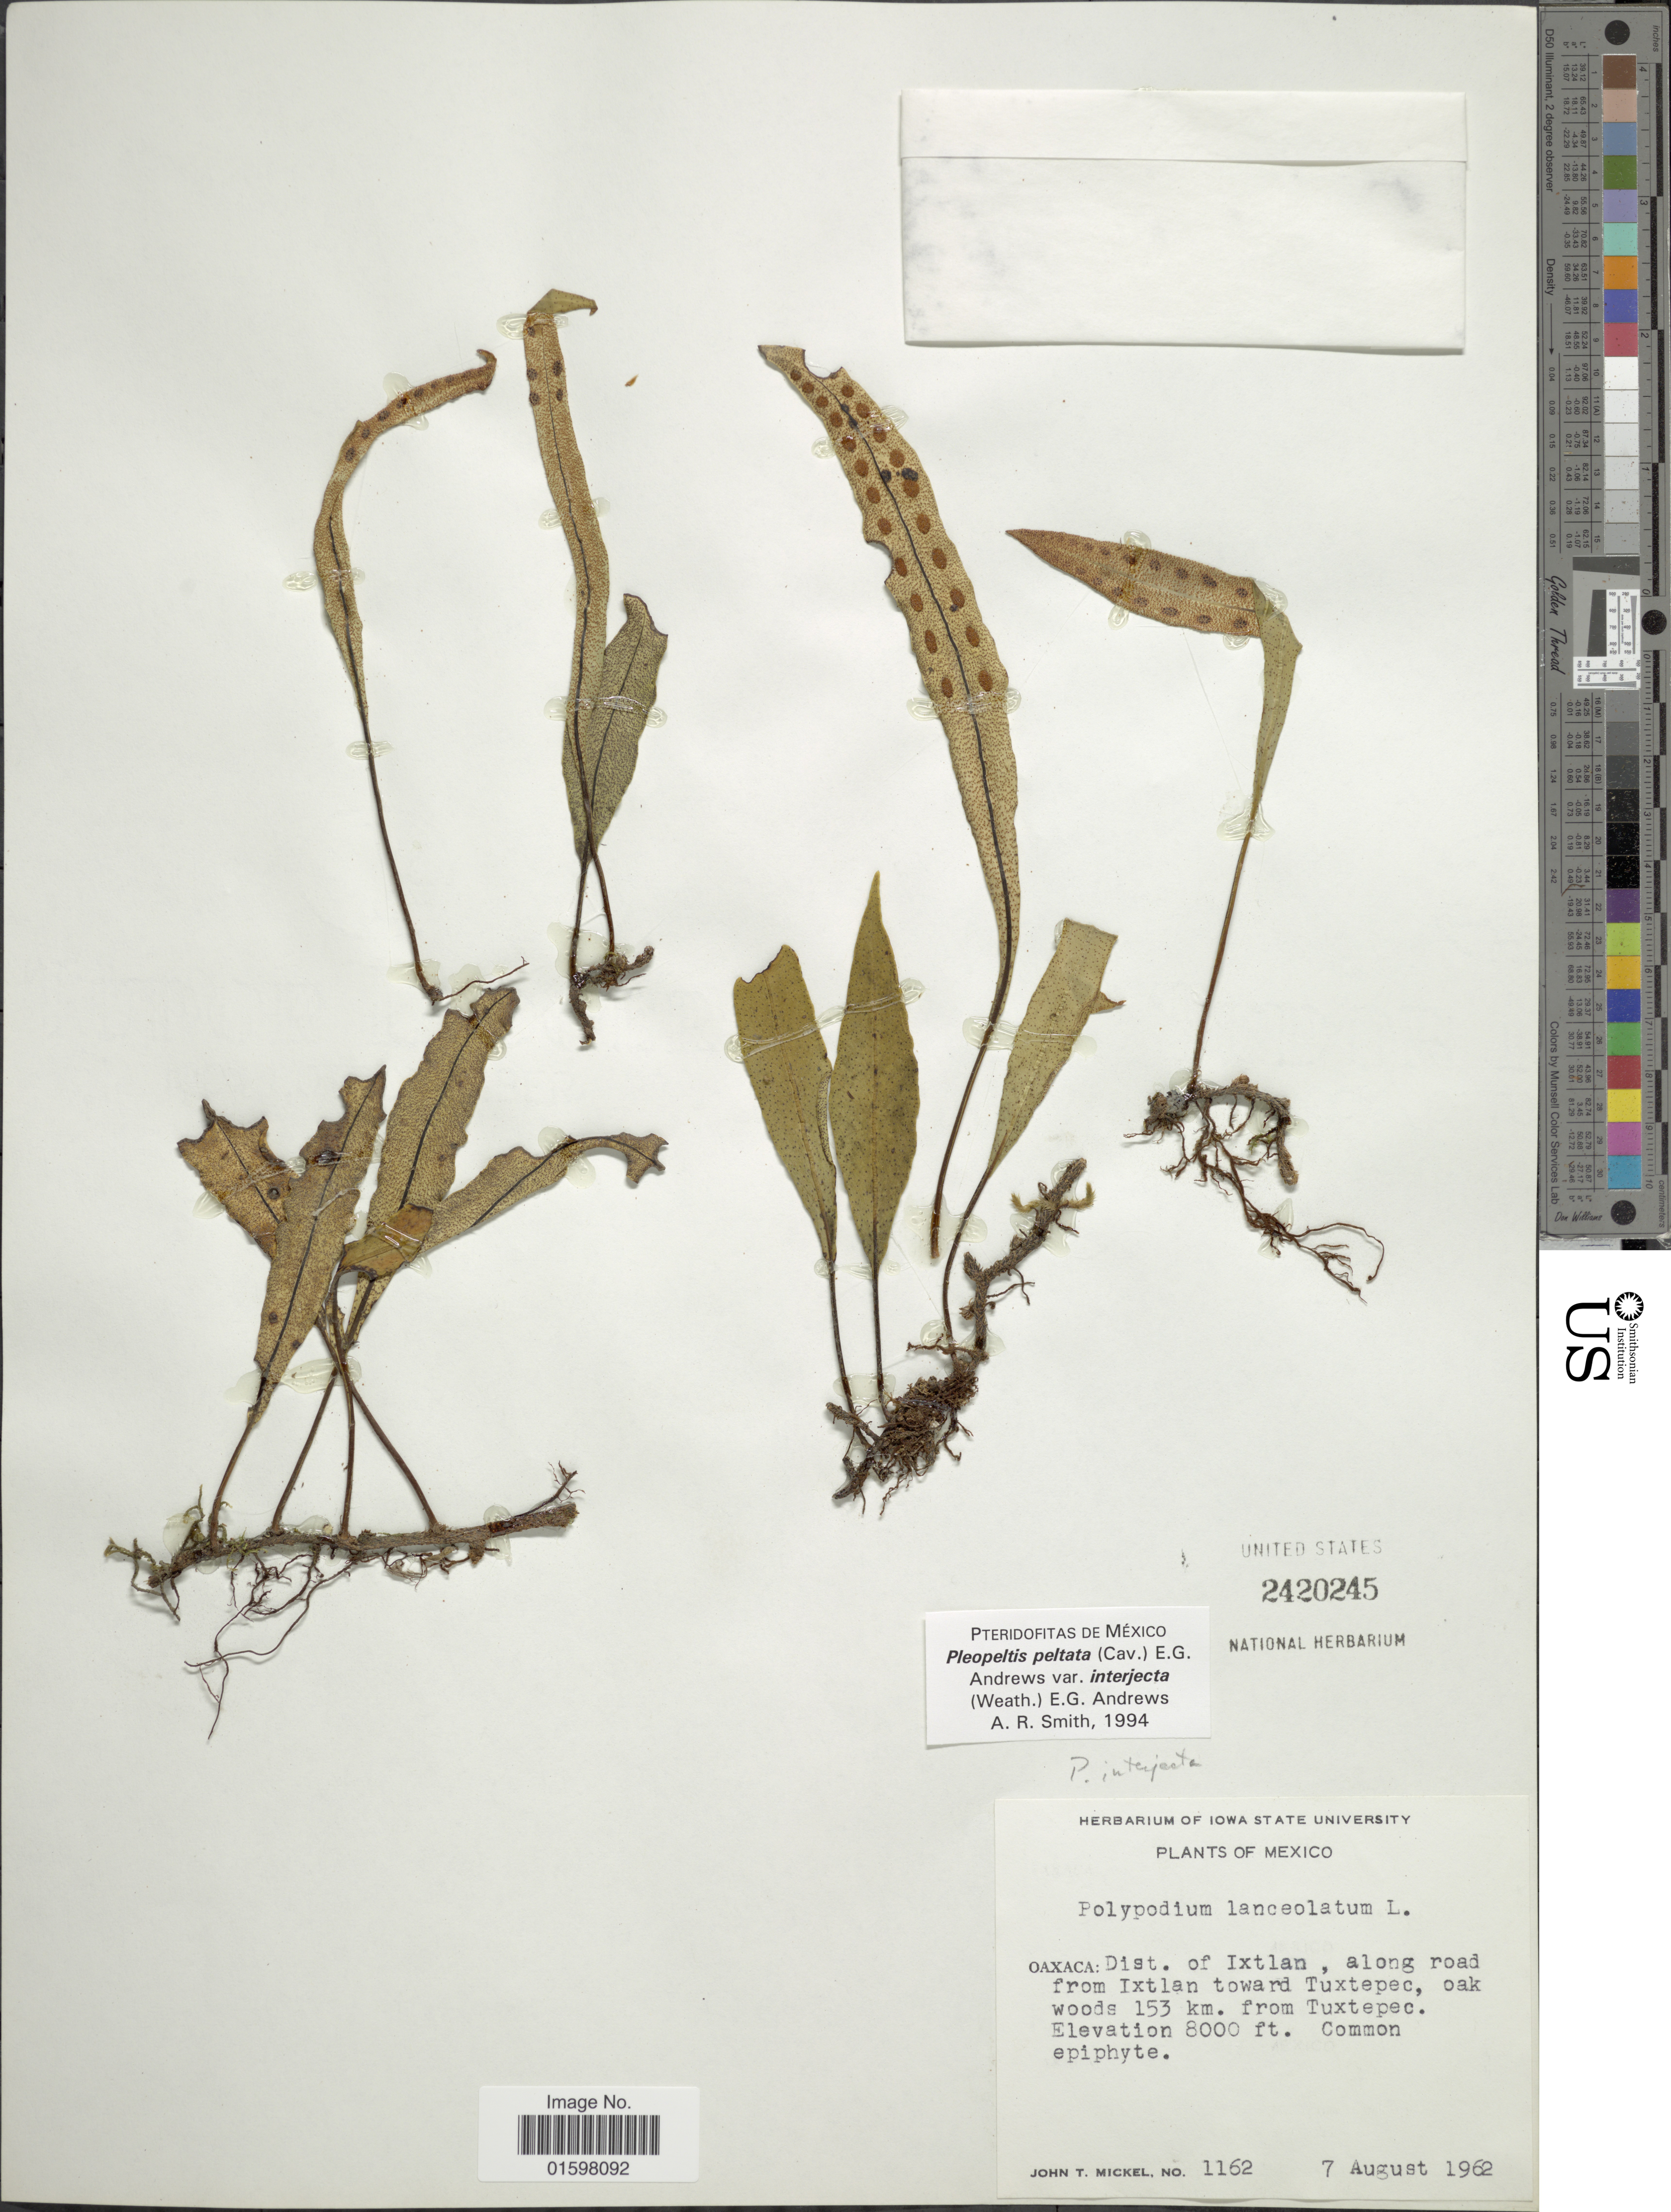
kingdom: Plantae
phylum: Tracheophyta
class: Polypodiopsida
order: Polypodiales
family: Polypodiaceae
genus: Pleopeltis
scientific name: Pleopeltis peltata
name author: Scort.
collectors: J. T. Mickel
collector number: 1162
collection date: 1962-08-07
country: Mexico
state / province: Oaxaca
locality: Dist. of Ixtlan, along road from Ixtlan toward Tuxtepec, oak woods 153 km. from Tuxtepec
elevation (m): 2438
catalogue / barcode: US 2420245